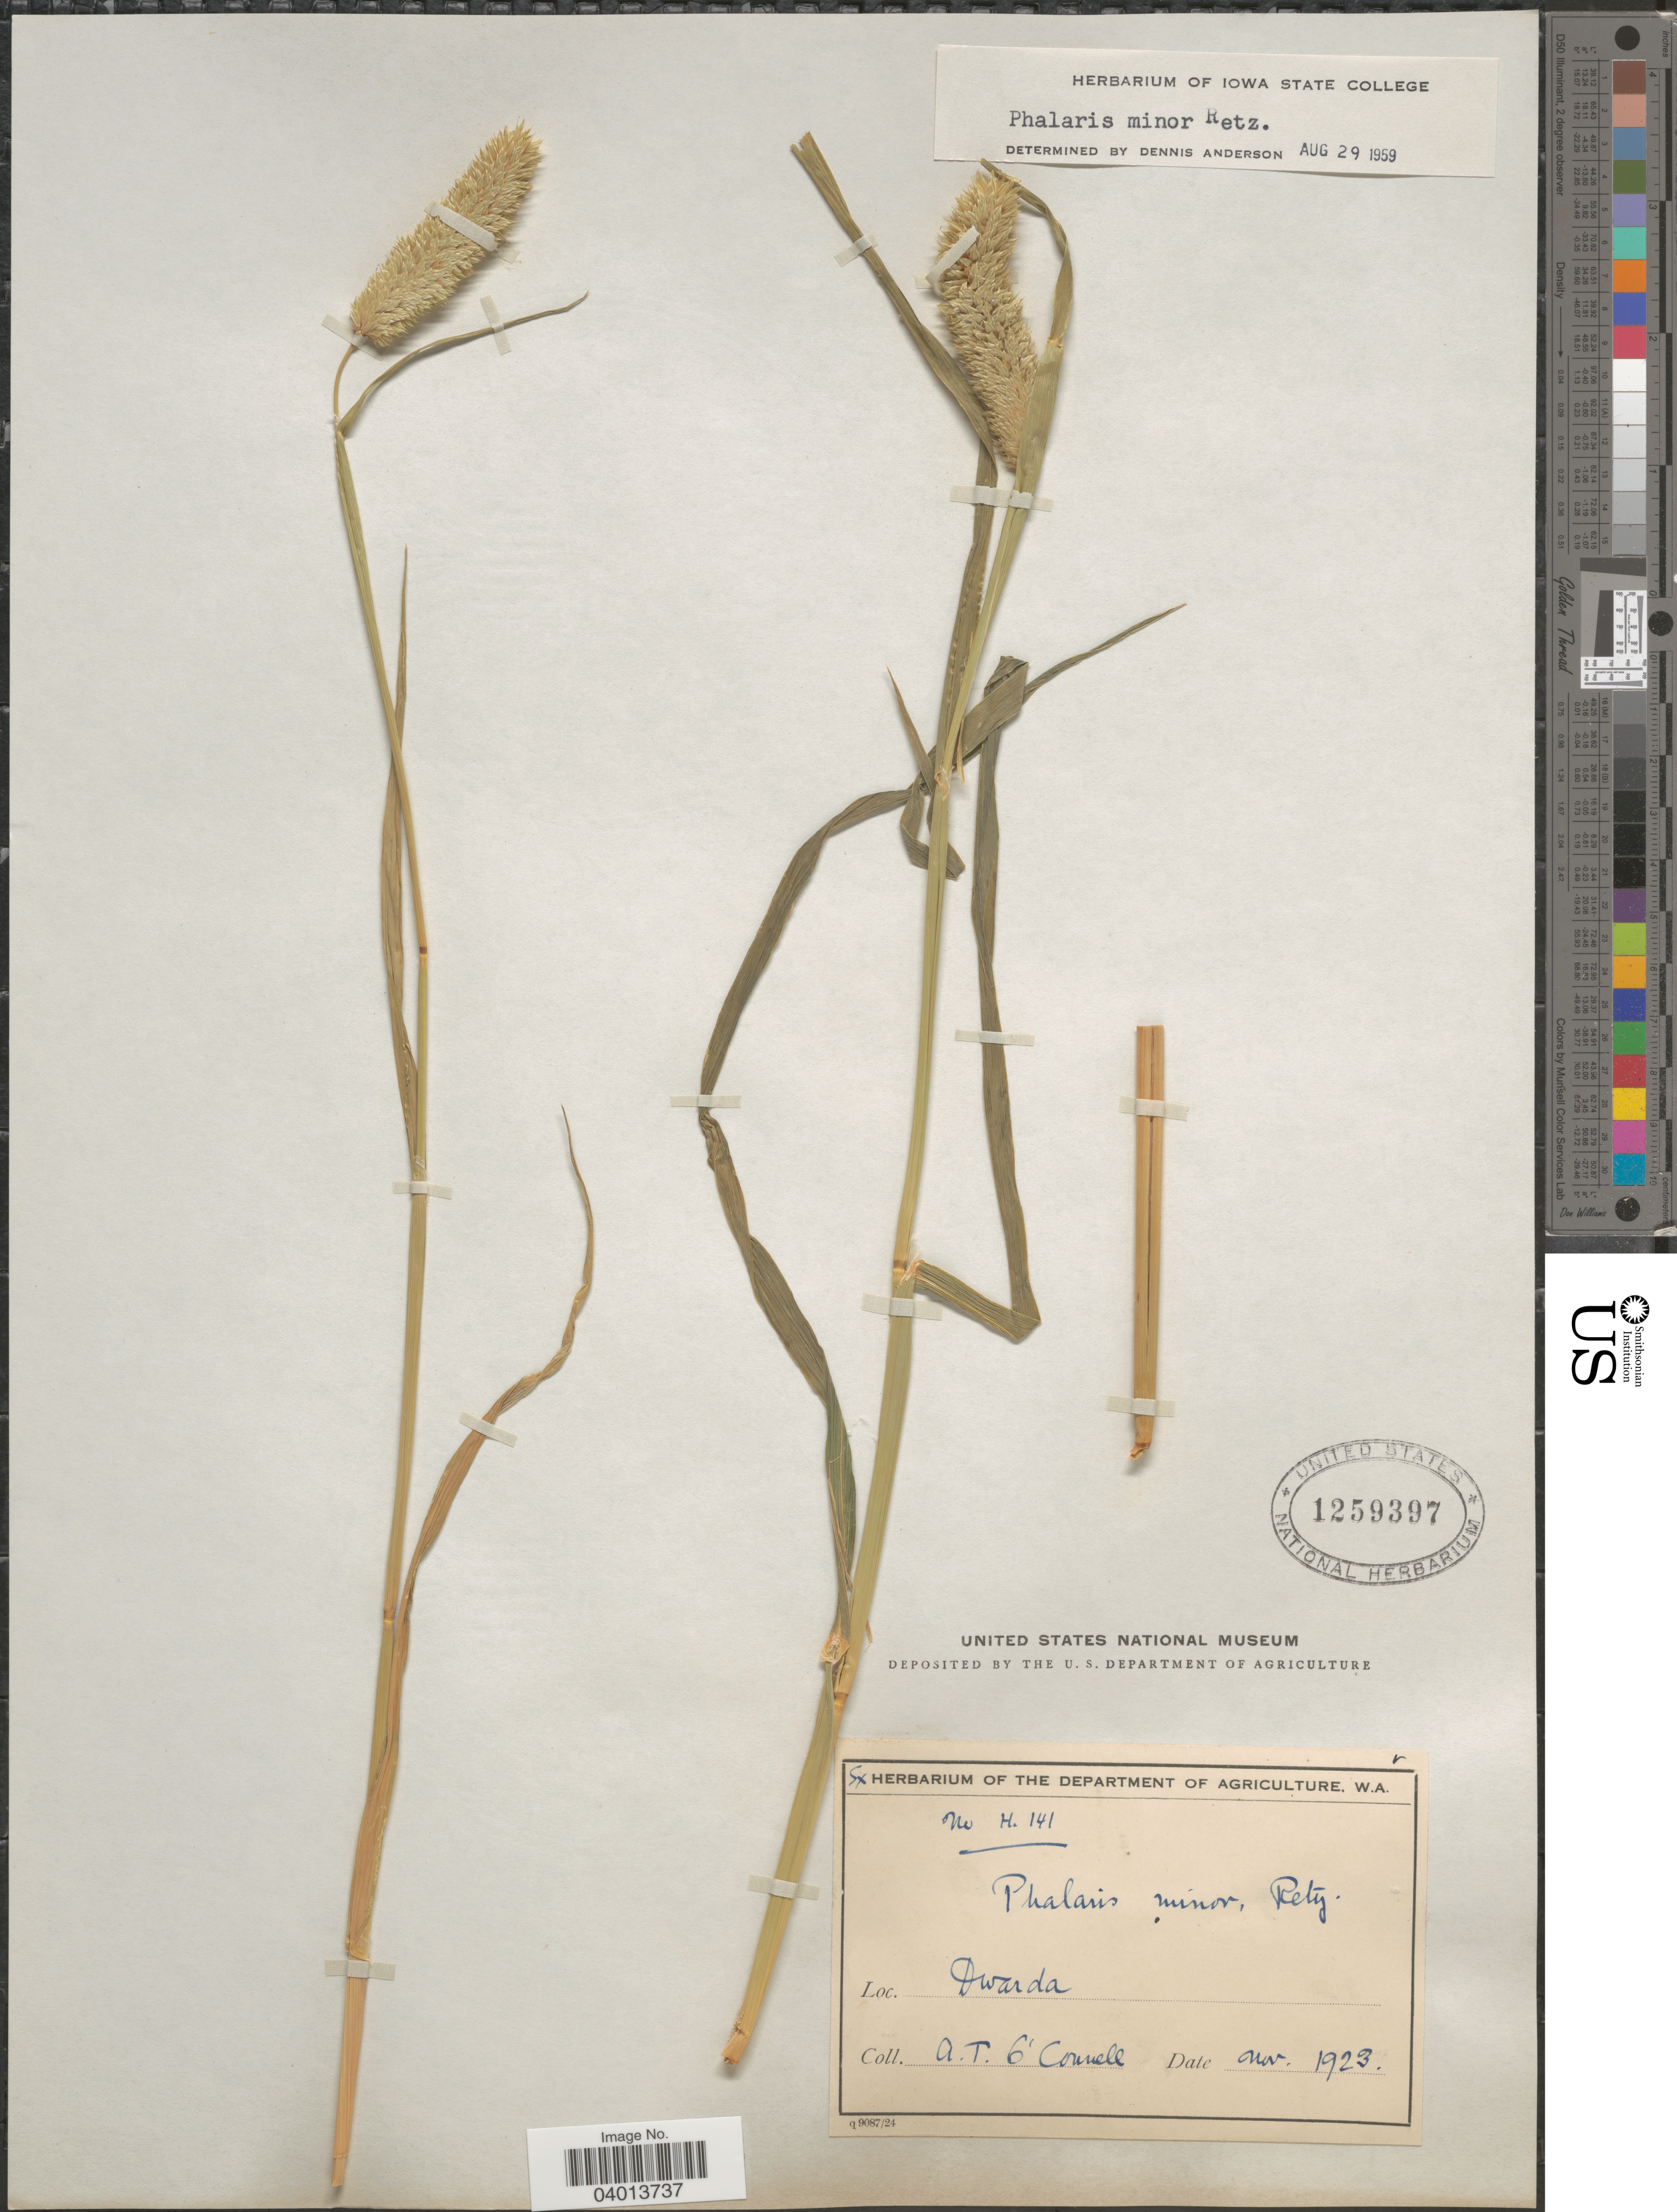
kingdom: Plantae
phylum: Tracheophyta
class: Liliopsida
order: Poales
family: Poaceae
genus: Phalaris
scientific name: Phalaris minor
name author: Retz.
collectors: A. O'Connell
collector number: H. 141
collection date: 1923-11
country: Australia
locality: Dwarda.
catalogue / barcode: US 1259397